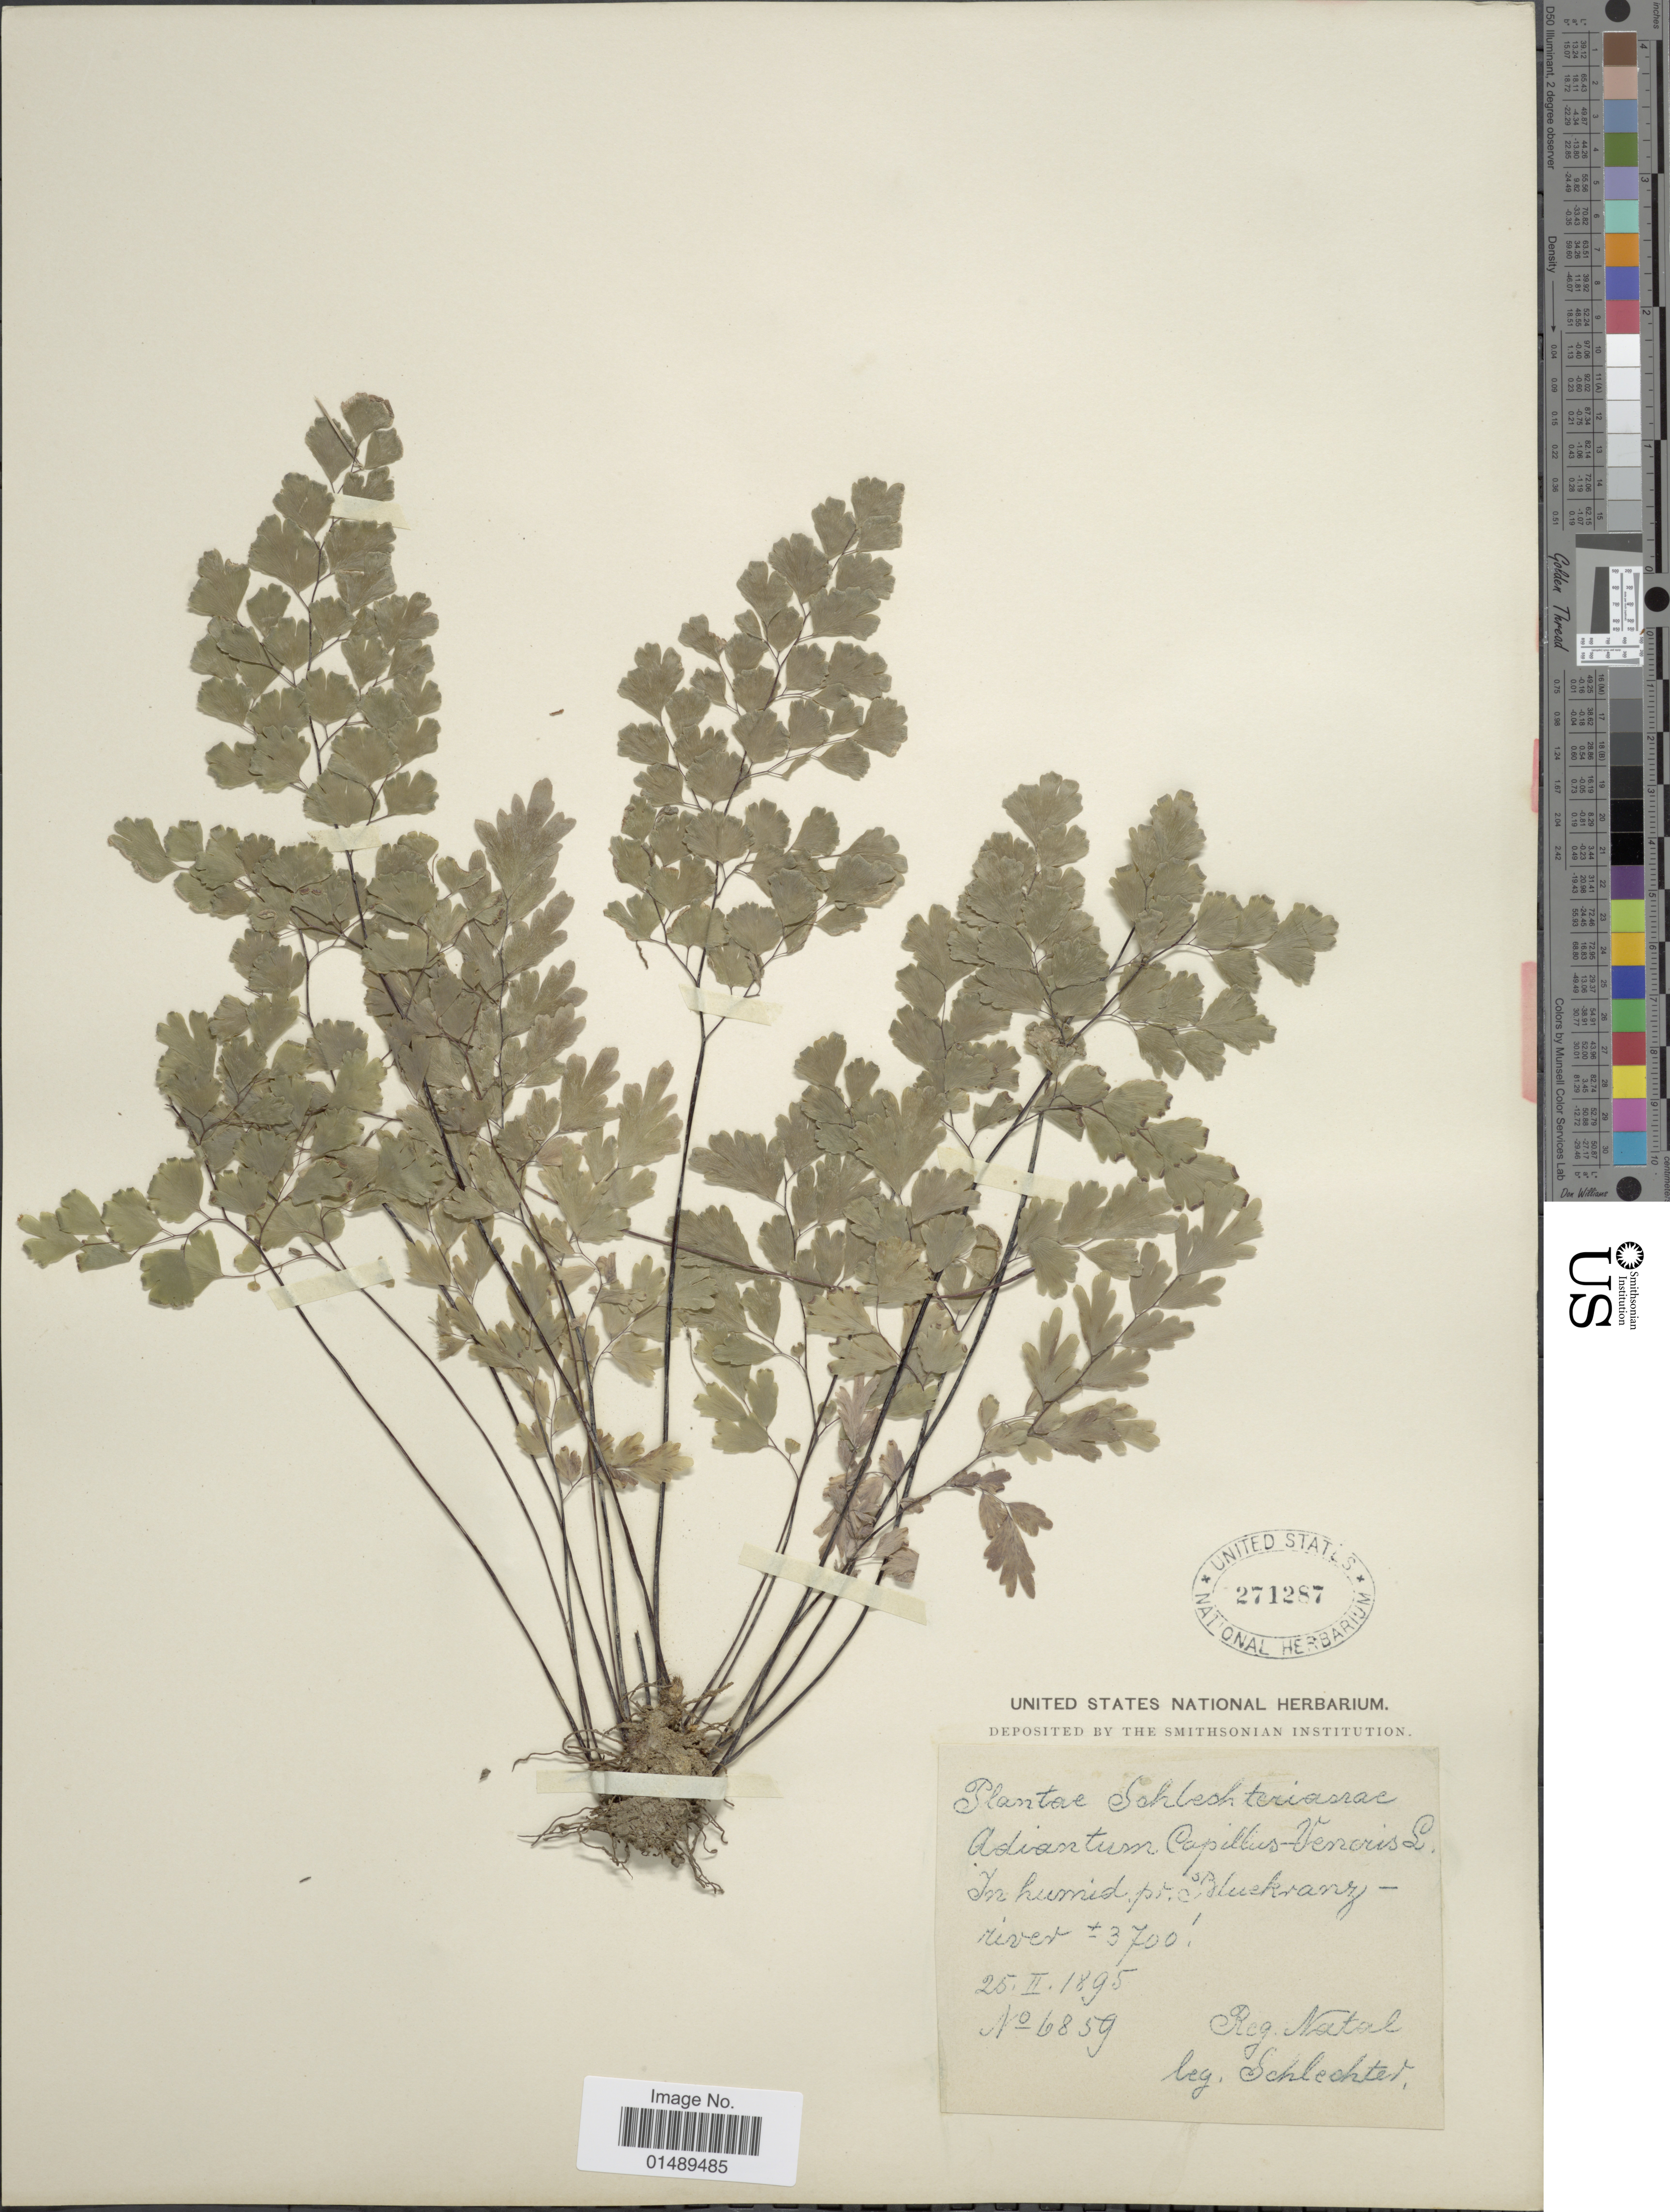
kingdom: Plantae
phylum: Tracheophyta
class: Polypodiopsida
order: Polypodiales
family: Pteridaceae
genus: Adiantum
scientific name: Adiantum capillus-veneris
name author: L.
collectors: Schlechter, --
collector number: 6859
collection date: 1895-02-25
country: South Africa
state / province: KwaZulu-Natal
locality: In humid, pr. Bluekranz-river 3700 feet, Natal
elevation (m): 1128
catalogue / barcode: US 271287